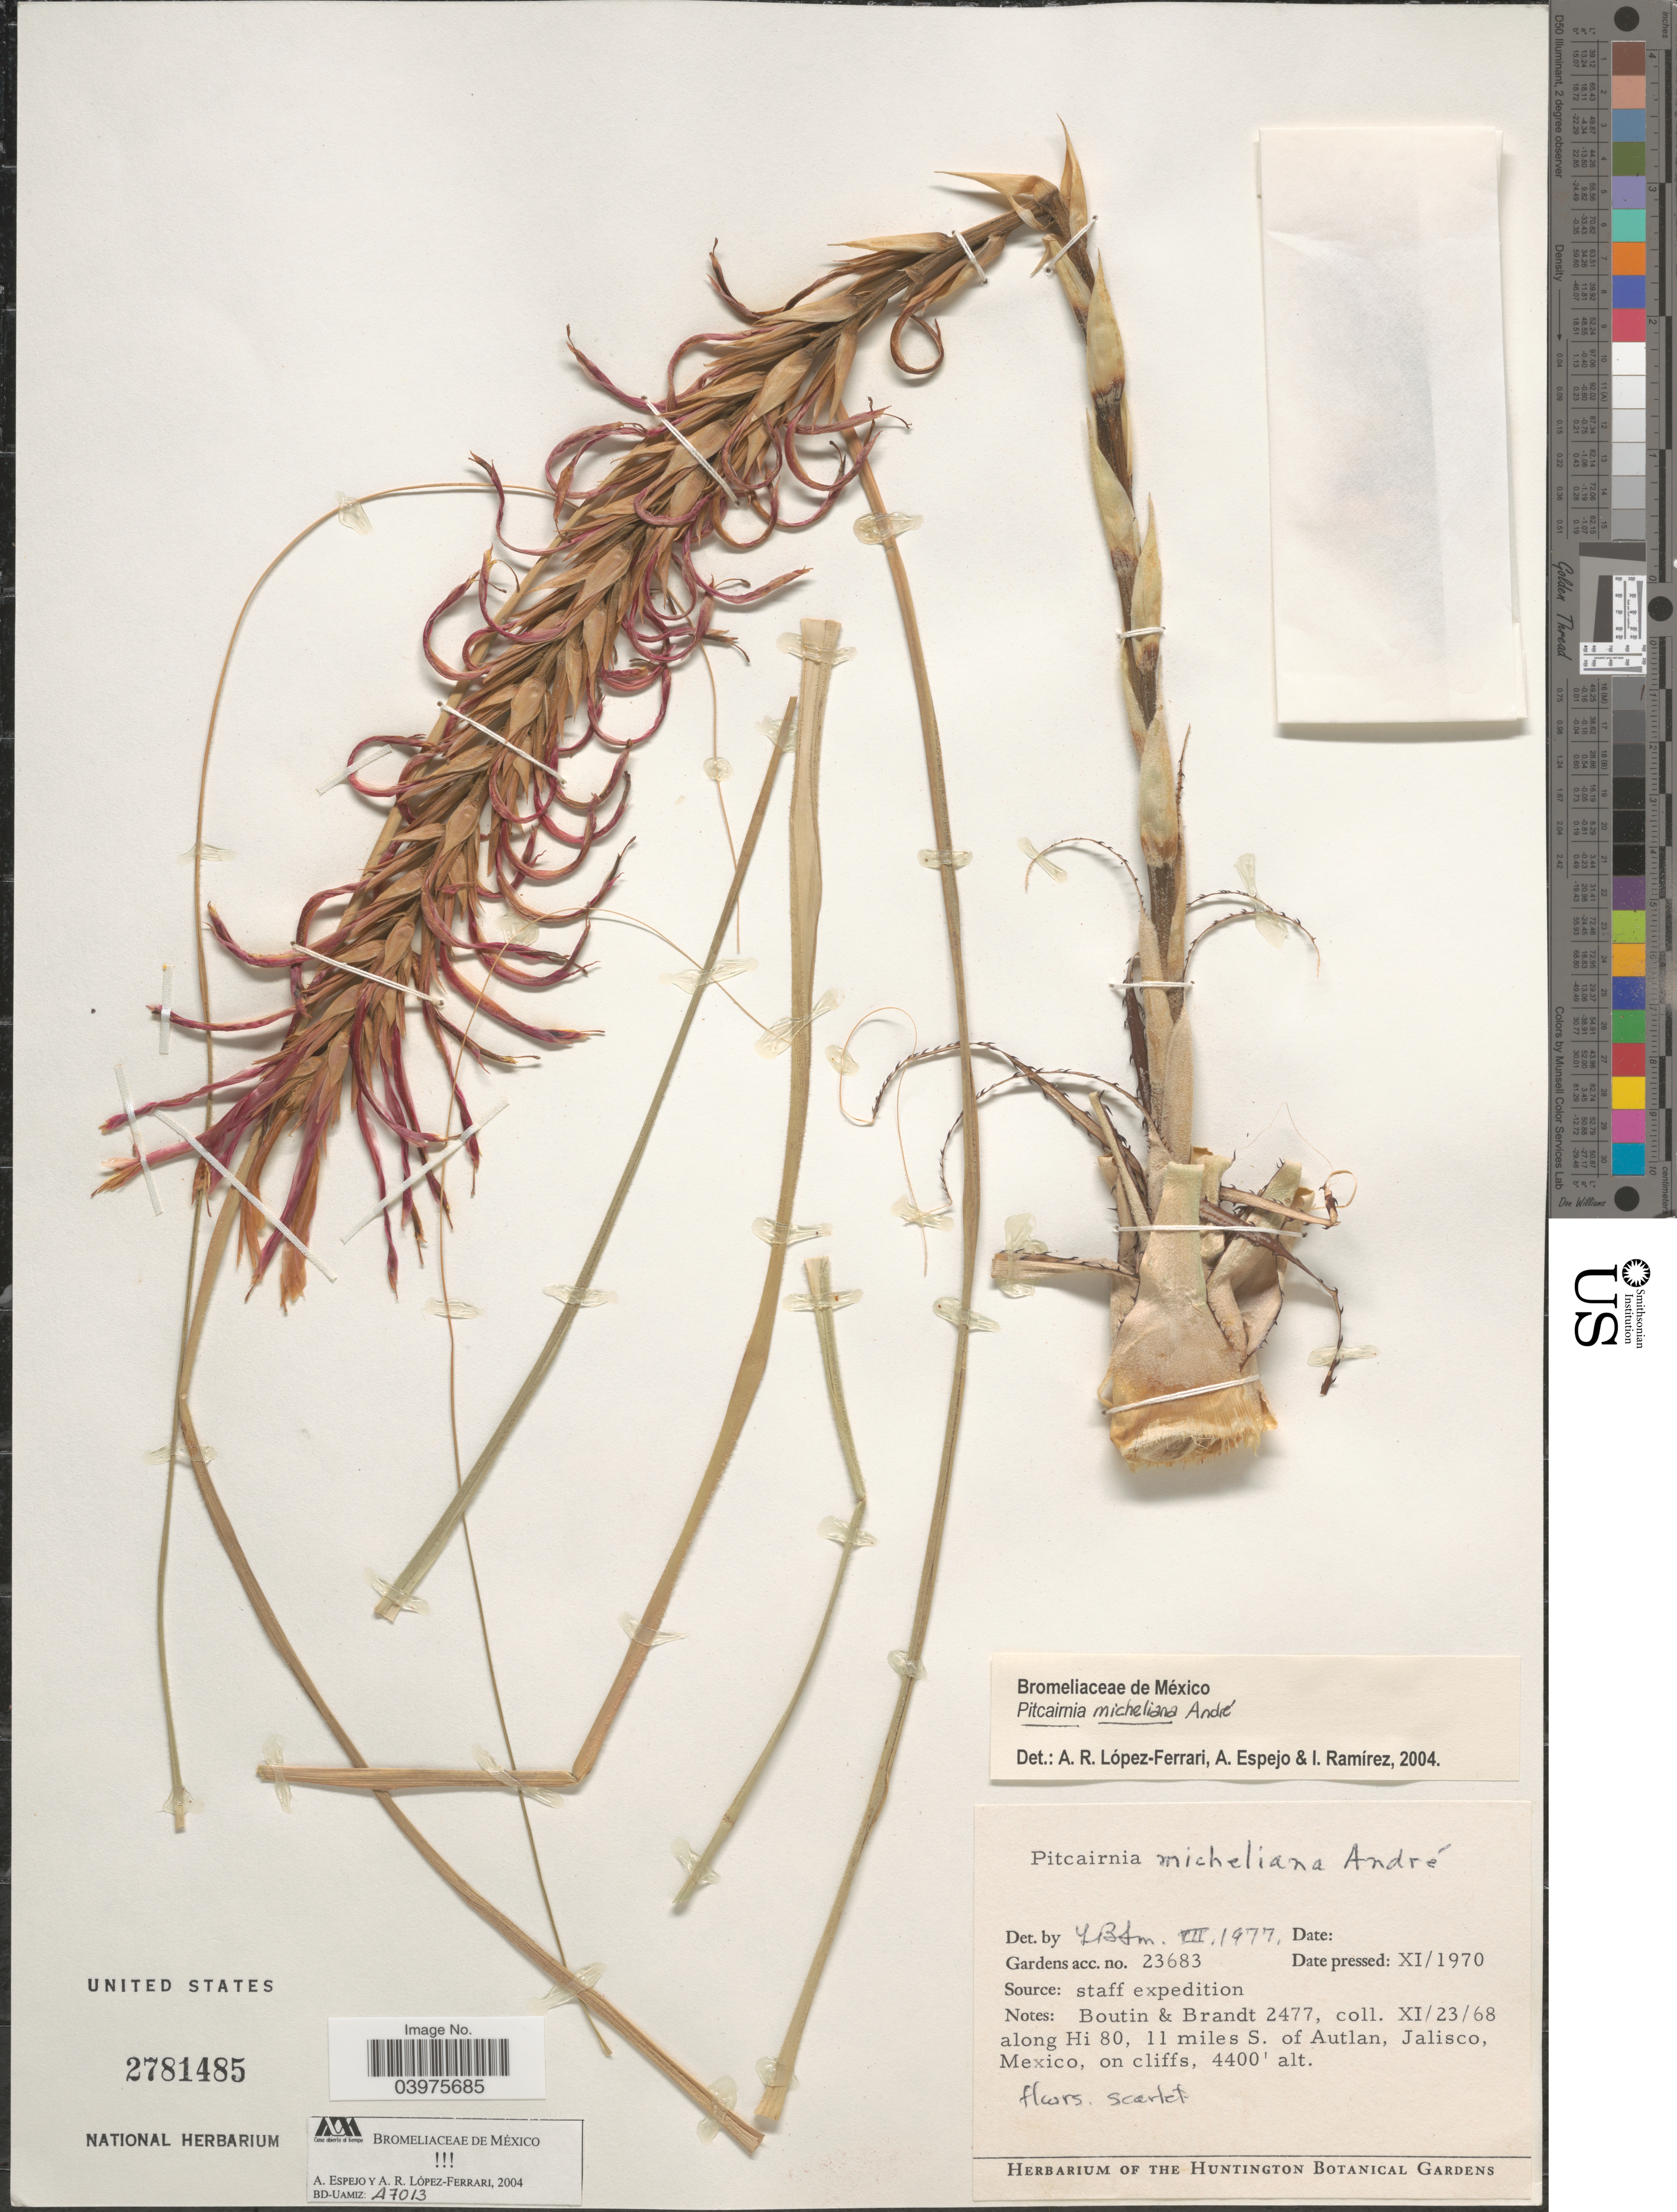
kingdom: Plantae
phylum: Tracheophyta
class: Liliopsida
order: Poales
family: Bromeliaceae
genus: Pitcairnia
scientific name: Pitcairnia micheliana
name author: André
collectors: -. Boutin & -. Brandt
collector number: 2477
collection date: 1970-11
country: United States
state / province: California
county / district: Los Angeles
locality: The Huntington Botanical Garden.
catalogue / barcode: US 2781485